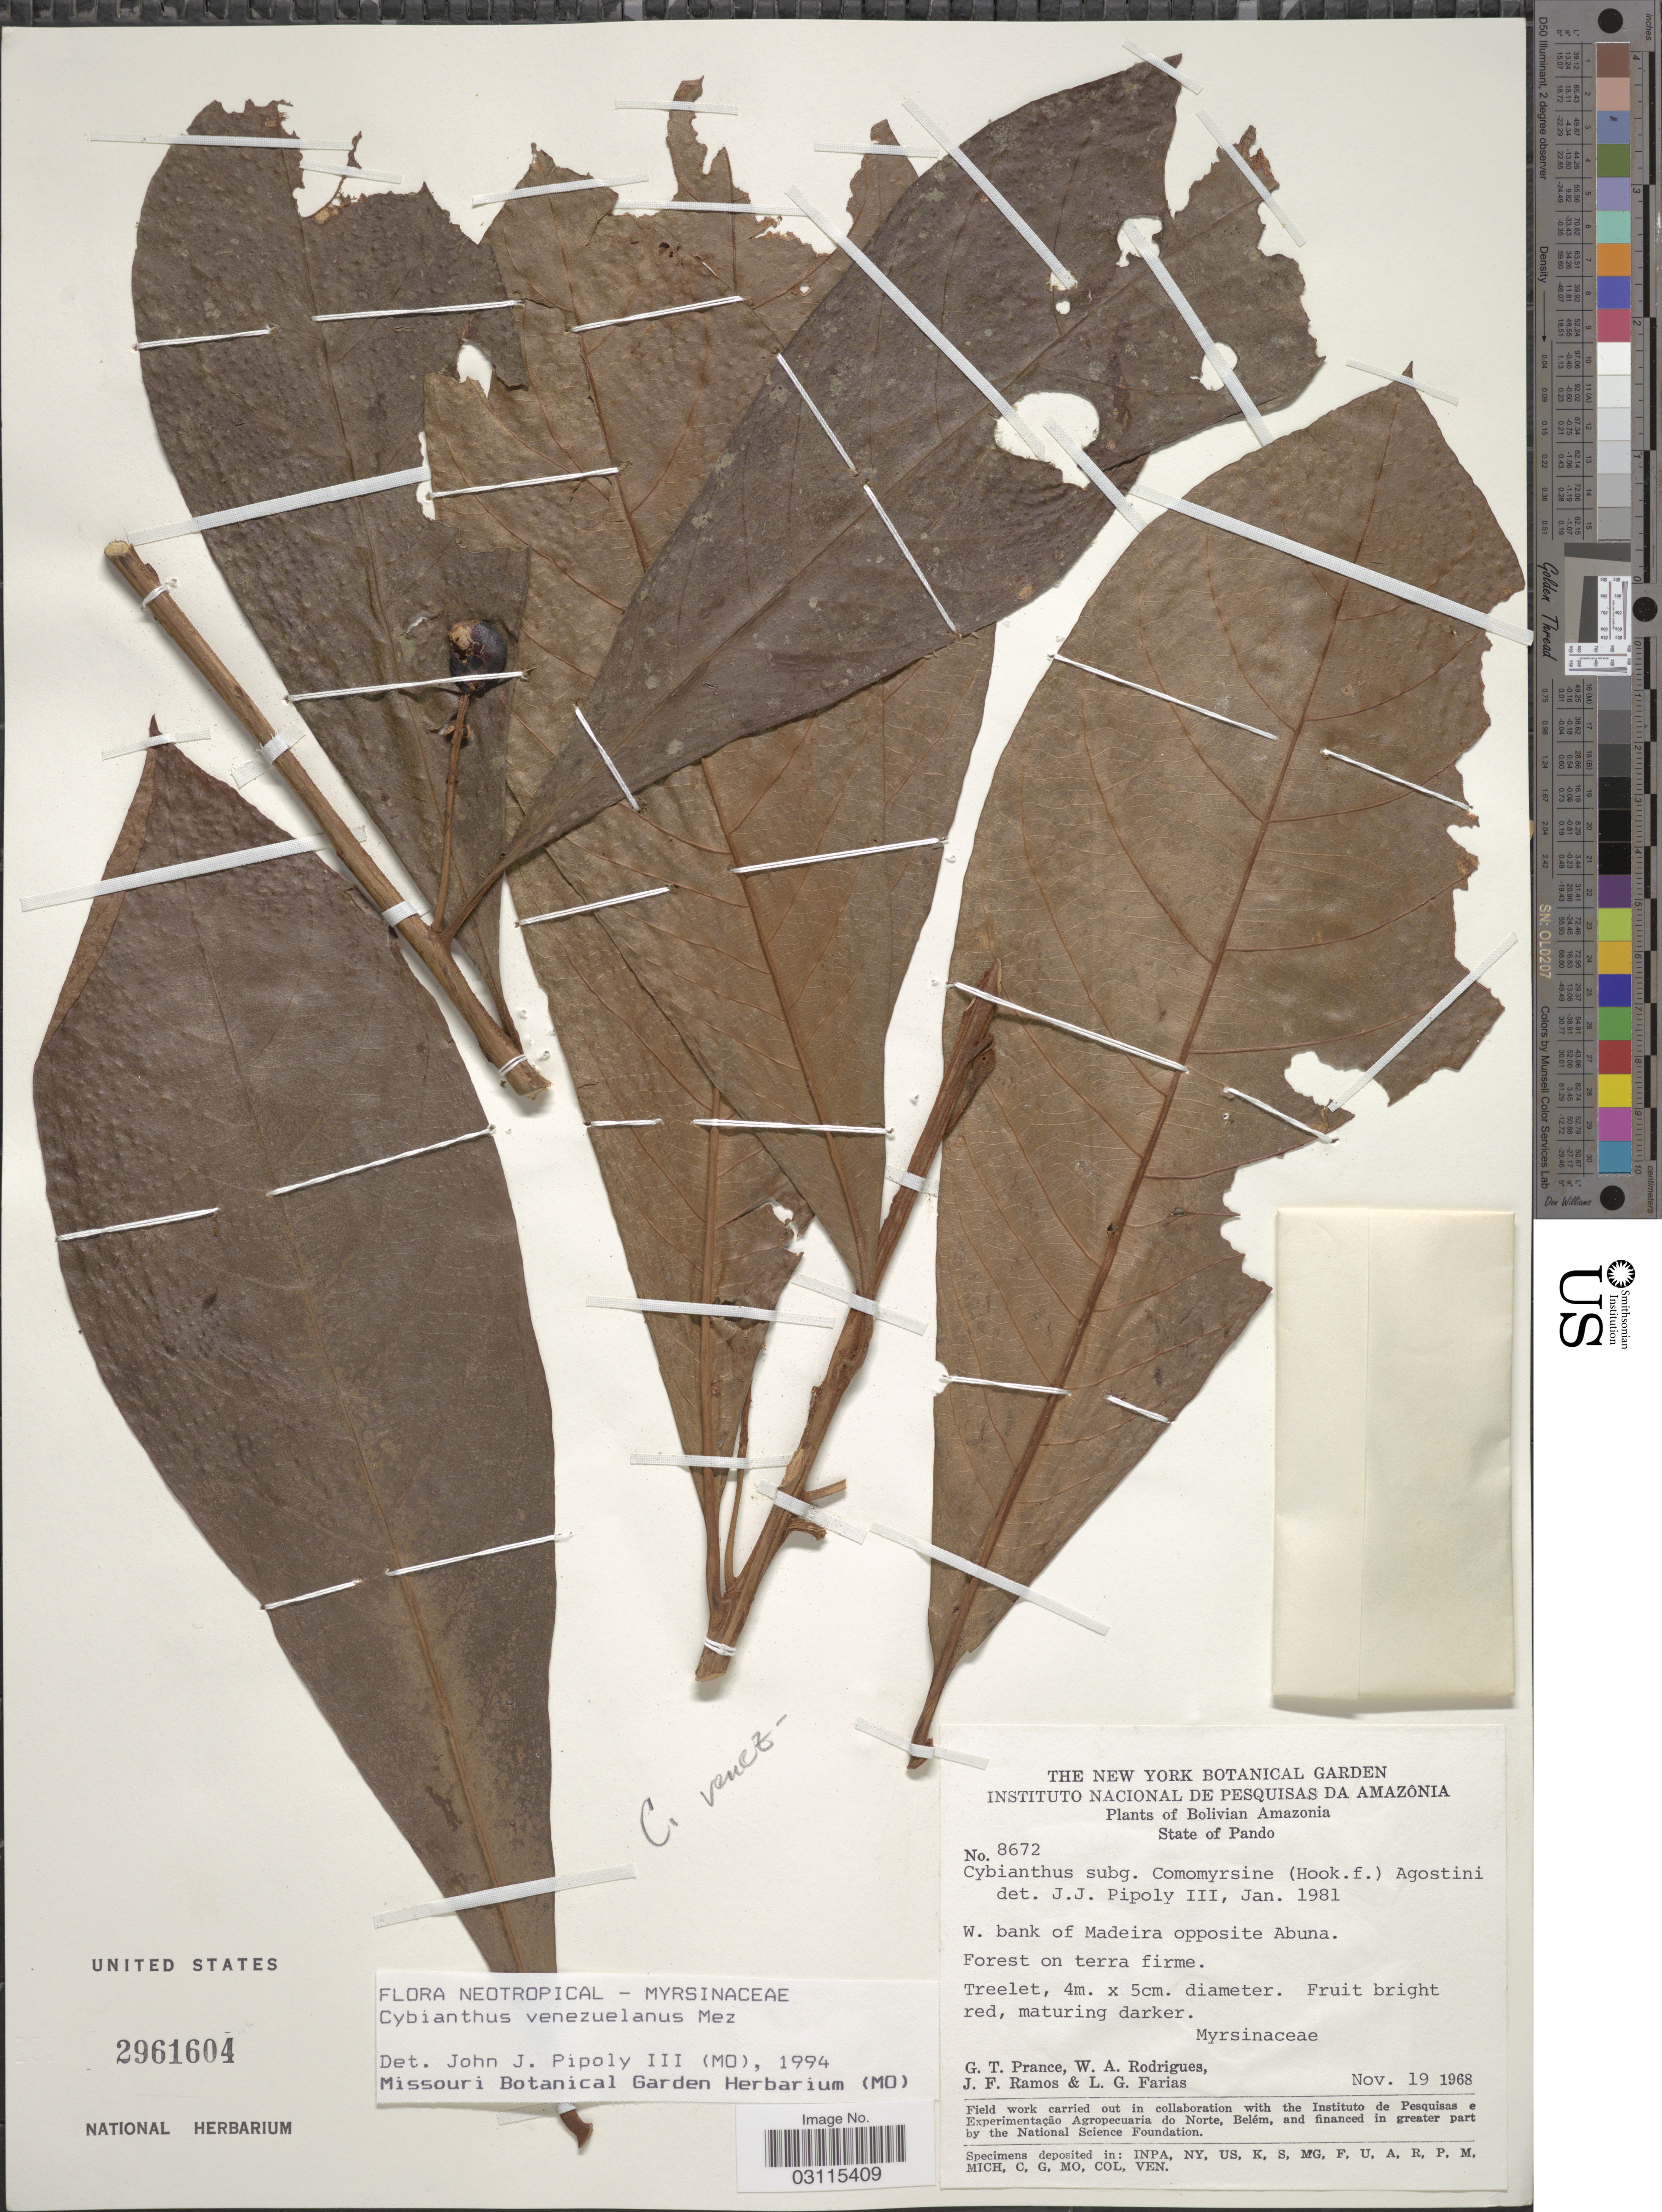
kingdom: Plantae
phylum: Tracheophyta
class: Magnoliopsida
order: Ericales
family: Primulaceae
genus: Cybianthus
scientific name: Cybianthus venezuelanus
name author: Mez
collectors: G. T. Prance, W. A. Rodrigues, J. F. Ramos & L. G. Farias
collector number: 8672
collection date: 1968-11-19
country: Bolivia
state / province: Pando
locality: Bolivian Amazonia. State of Pando. W. bank of Madeira opposite Abuna.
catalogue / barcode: US 2961604